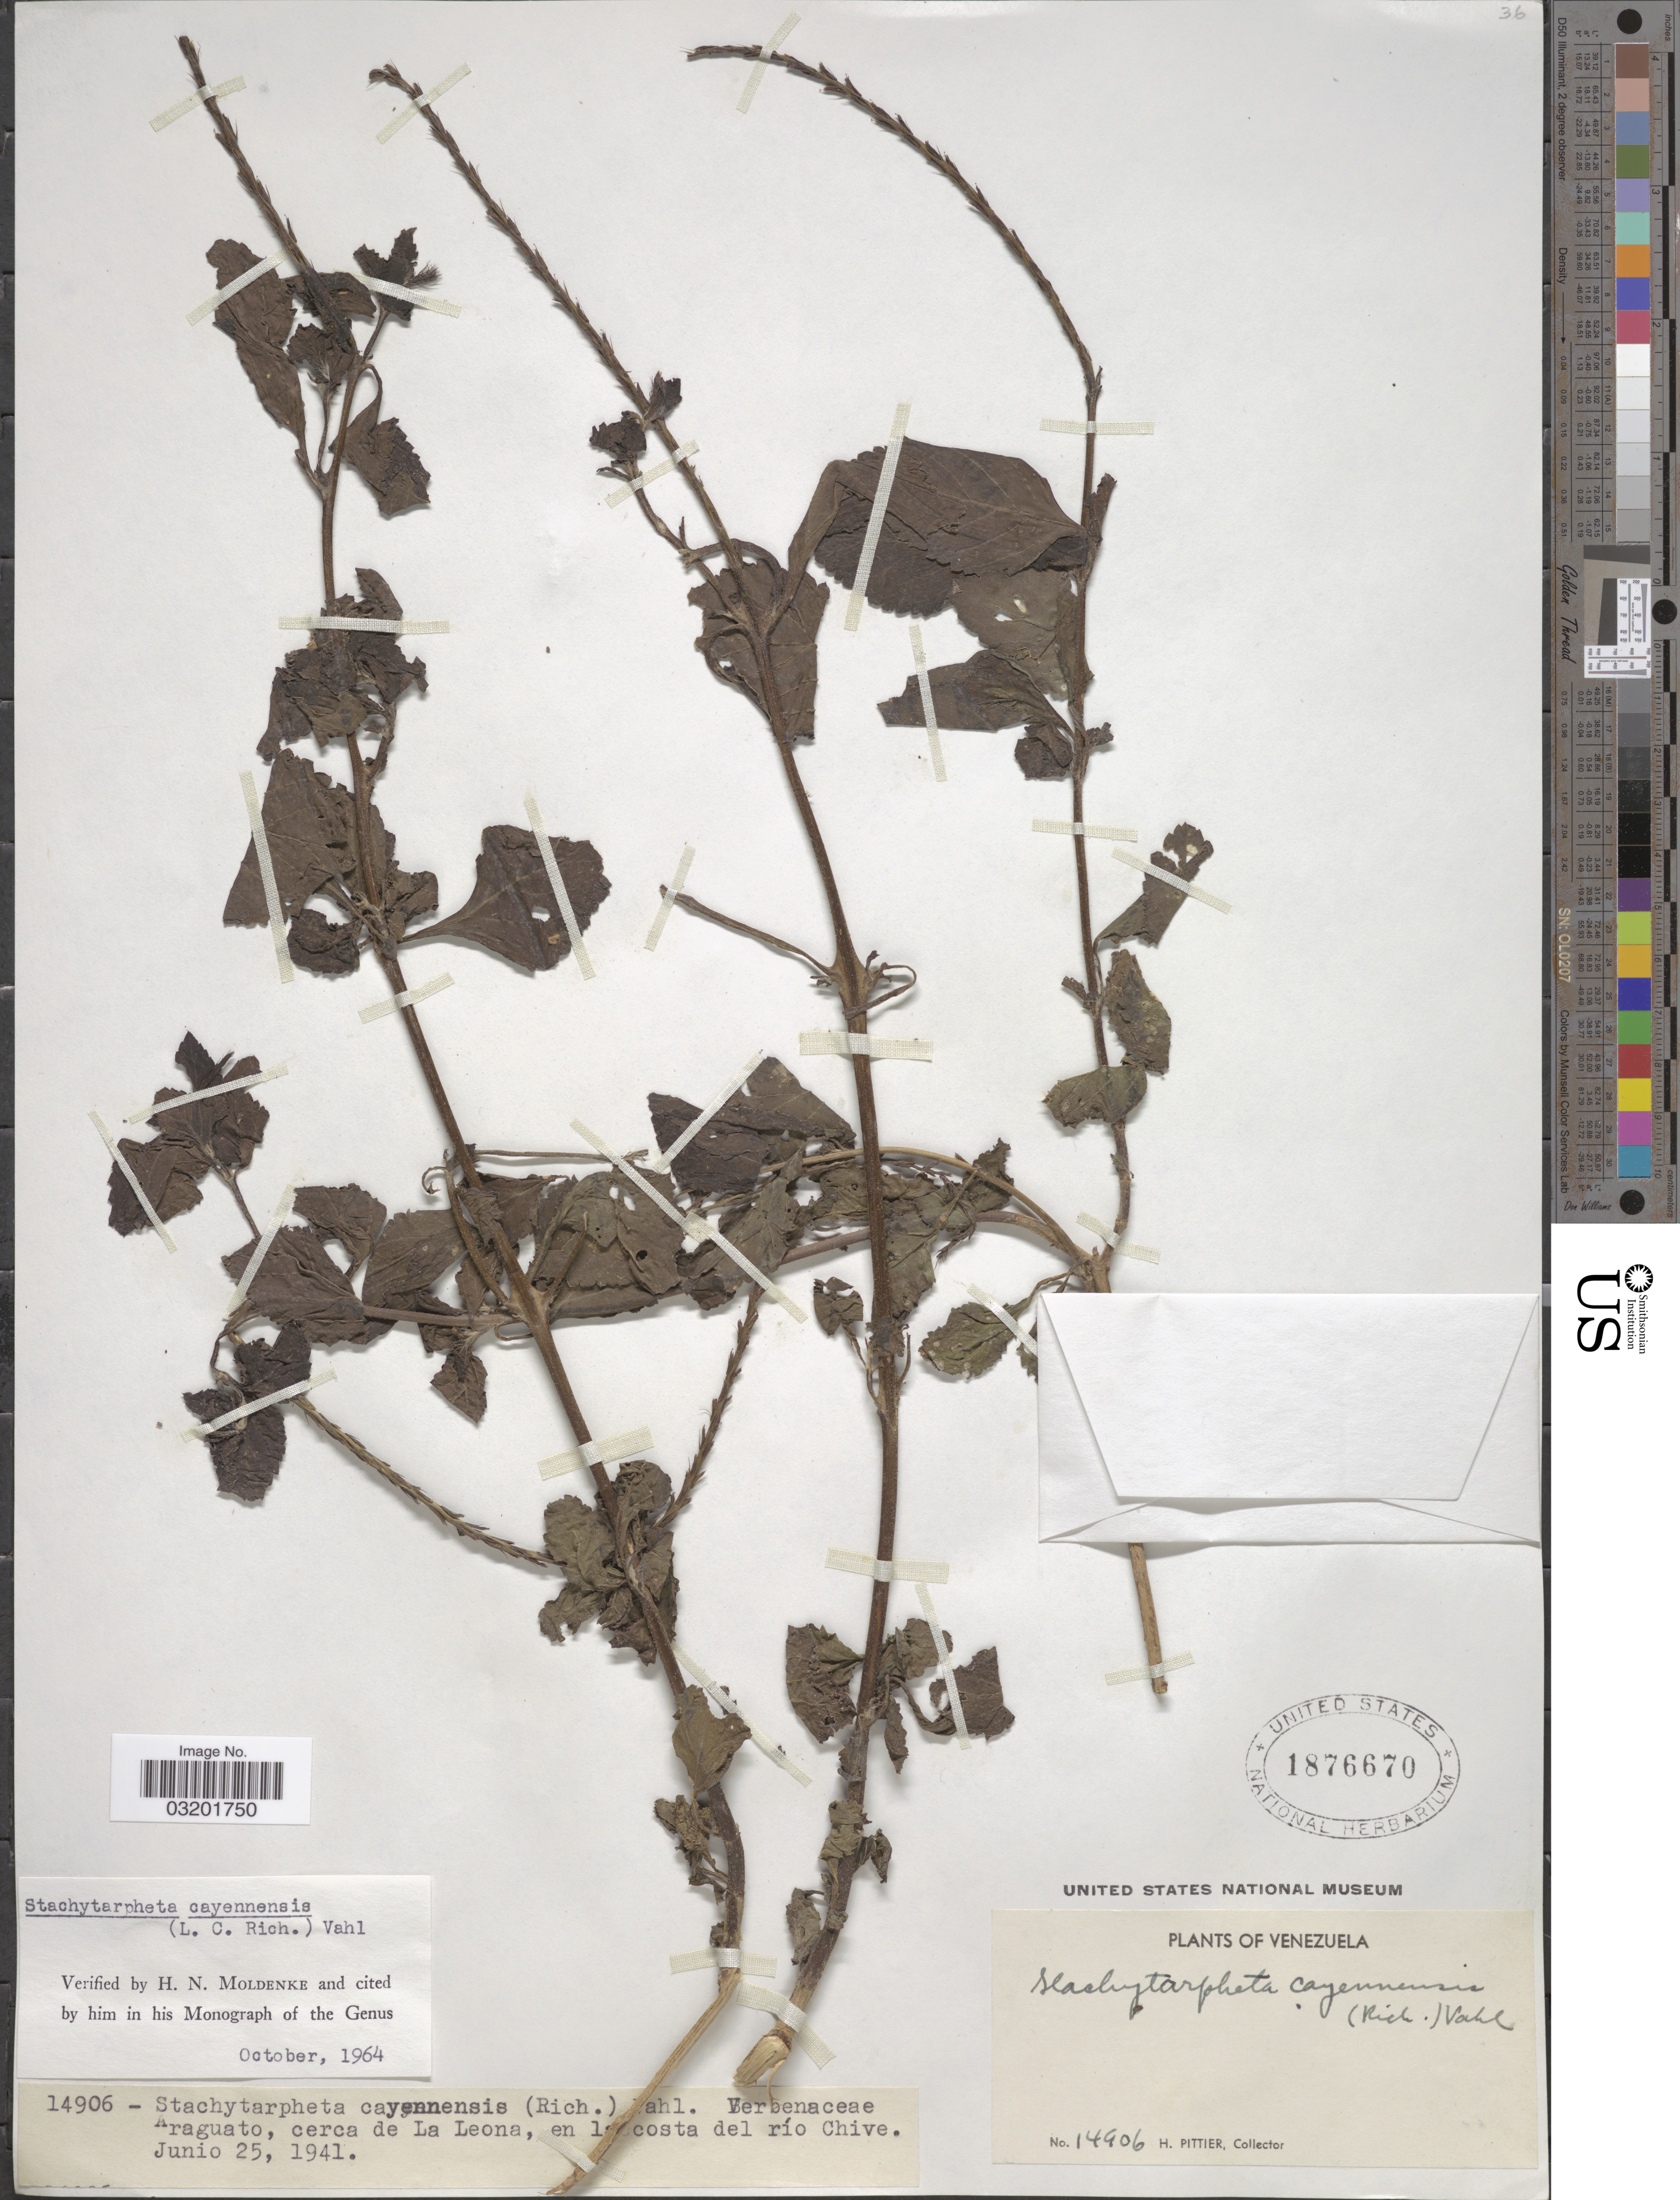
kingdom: Plantae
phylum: Tracheophyta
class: Magnoliopsida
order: Lamiales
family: Verbenaceae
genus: Stachytarpheta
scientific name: Stachytarpheta cayennensis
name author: (Rich.) Vahl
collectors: H. F. Pittier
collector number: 14906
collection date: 1941-06-25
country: Venezuela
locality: Araguato, cerca de La Leona, en la costa del río Chive.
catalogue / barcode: US 1876670